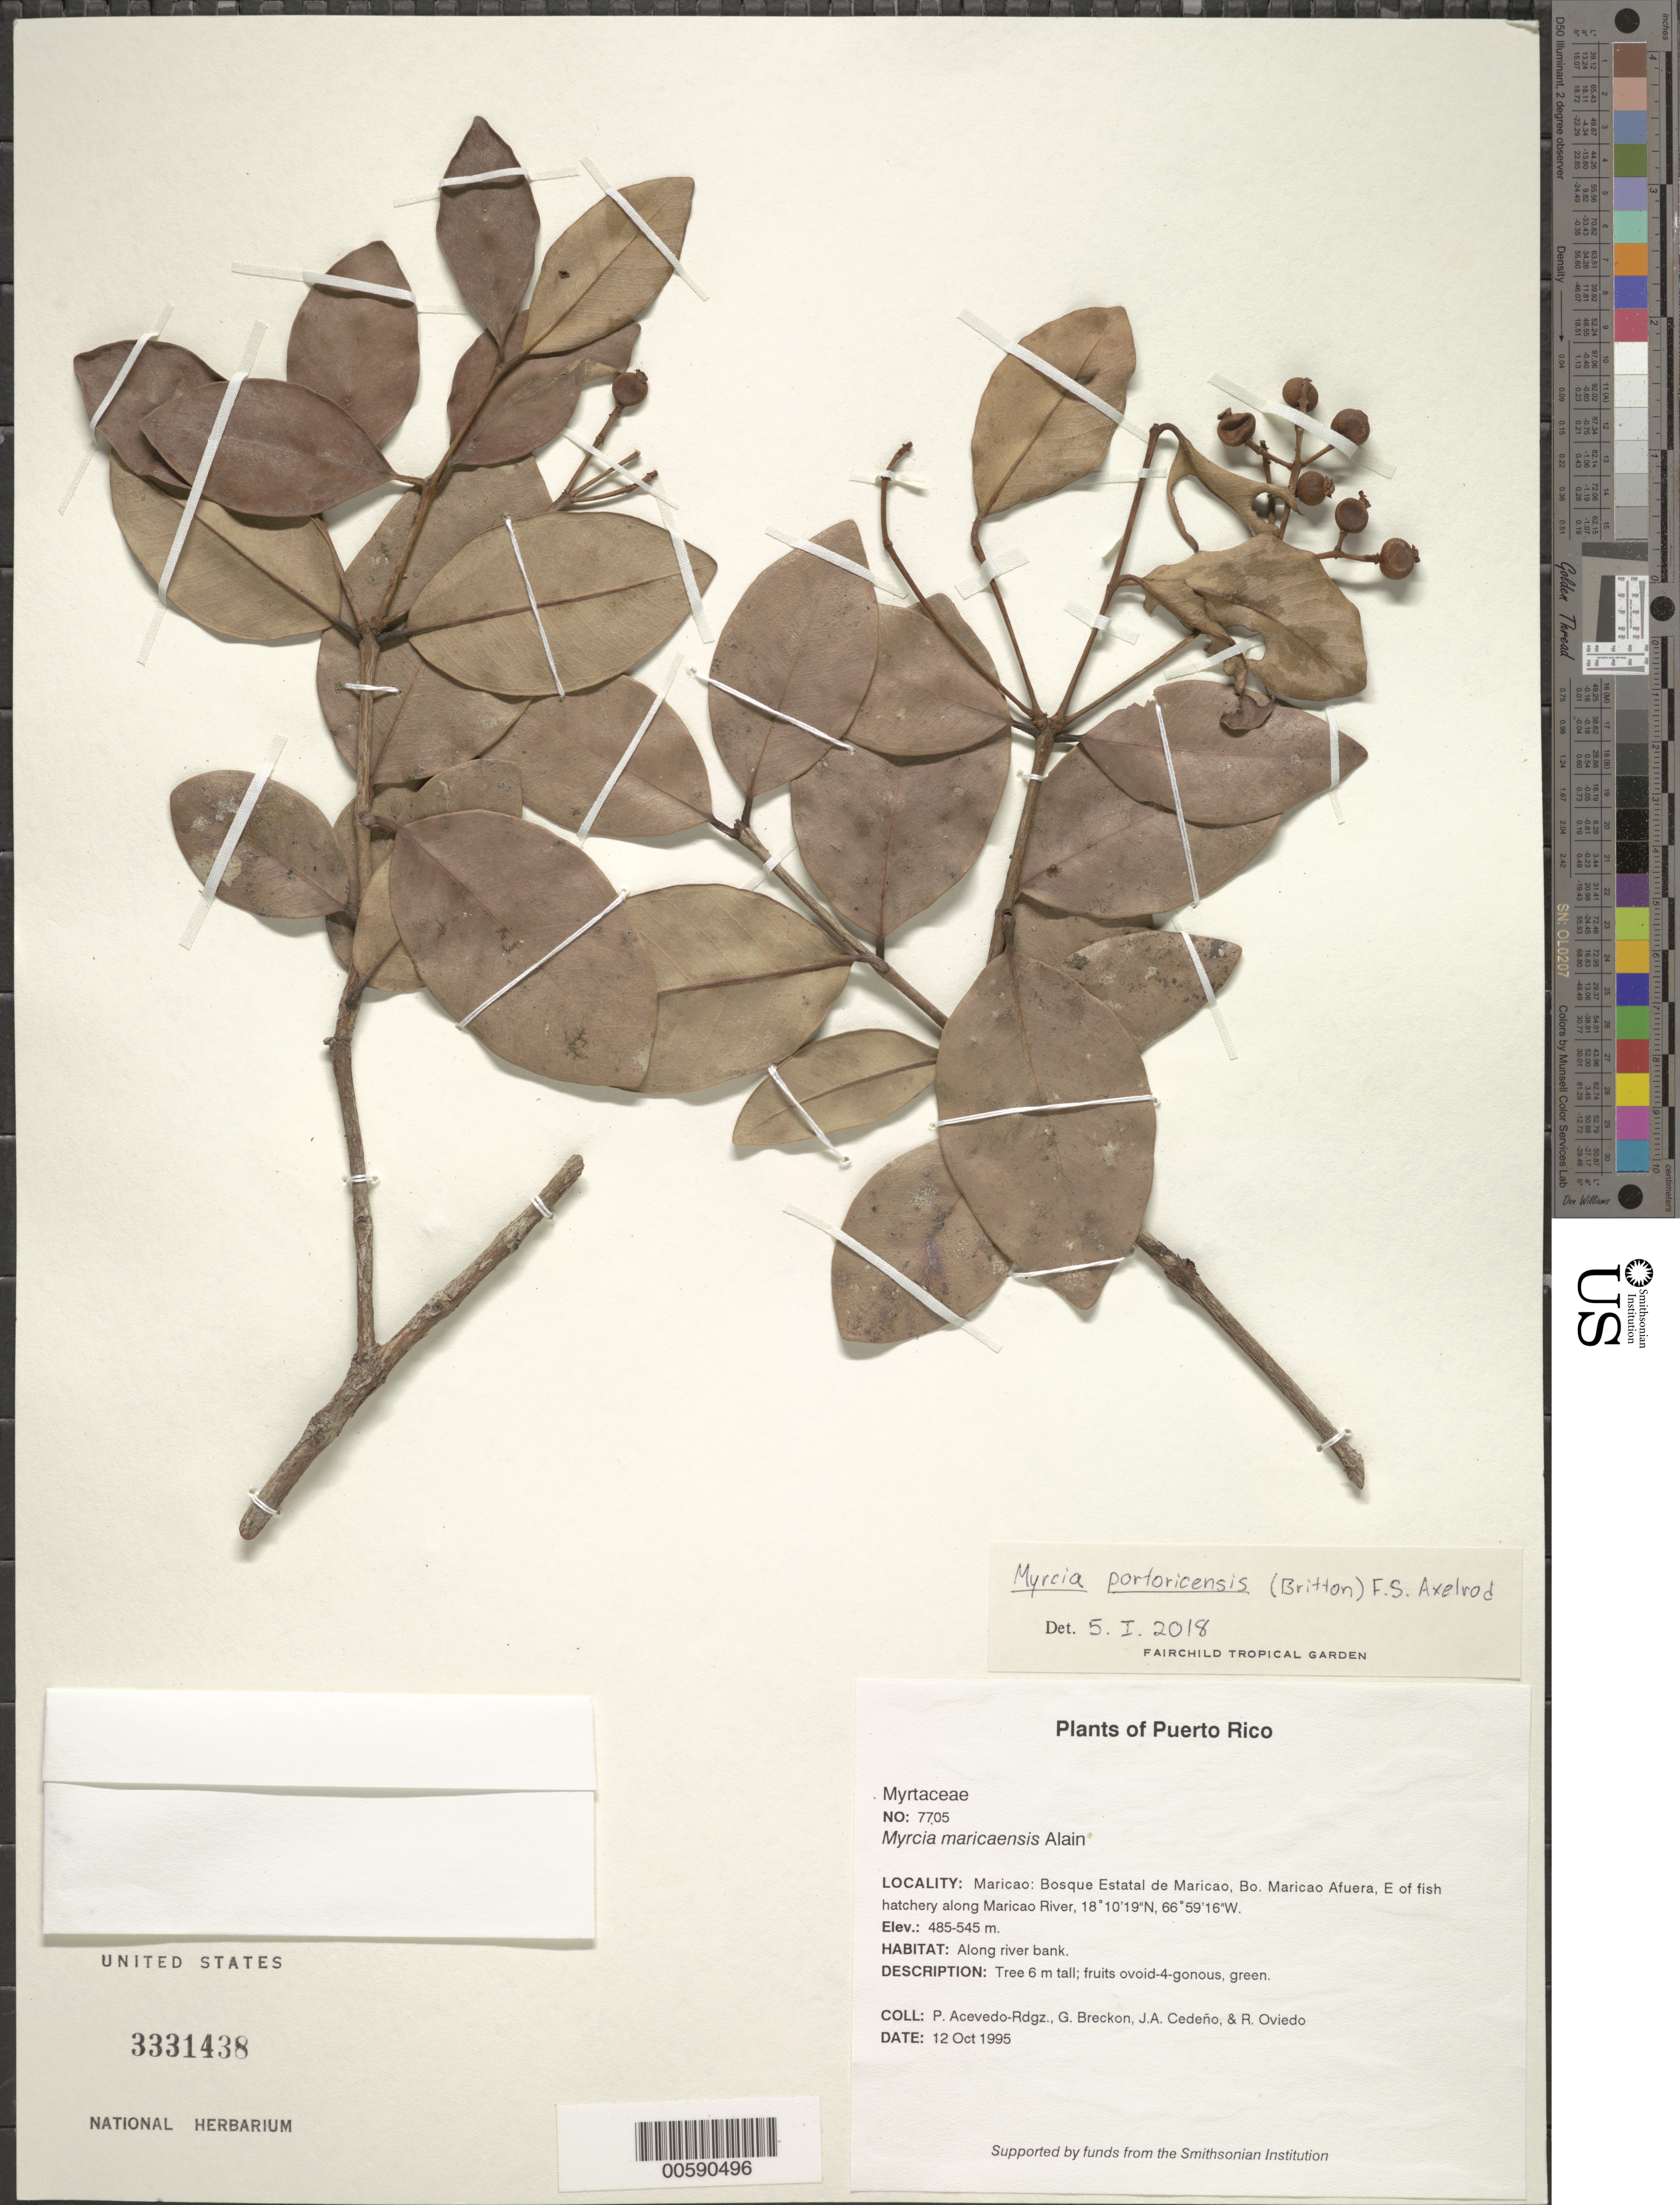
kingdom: Plantae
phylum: Tracheophyta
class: Magnoliopsida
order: Myrtales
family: Myrtaceae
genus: Myrcia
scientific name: Myrcia portoricensis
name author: (Britton) Cedeño-Mald. & Breckon ex F.S. Axelrod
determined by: Fairchild Tropical Garden (UNITED STATES)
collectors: P. Acevedo-Rodr., G. J. Breckon, J. A. Cedeño M. & R. Oviedo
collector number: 7705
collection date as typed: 13 Oct 1995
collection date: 1995-10-13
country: Puerto Rico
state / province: Maricao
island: Puerto Rico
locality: Maricao: Bosque Estatal de Maricao, Bo. Maricao Afuera, E of fish hatchery along Maricao River.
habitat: Along river bank.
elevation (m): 485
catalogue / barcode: US 3331438